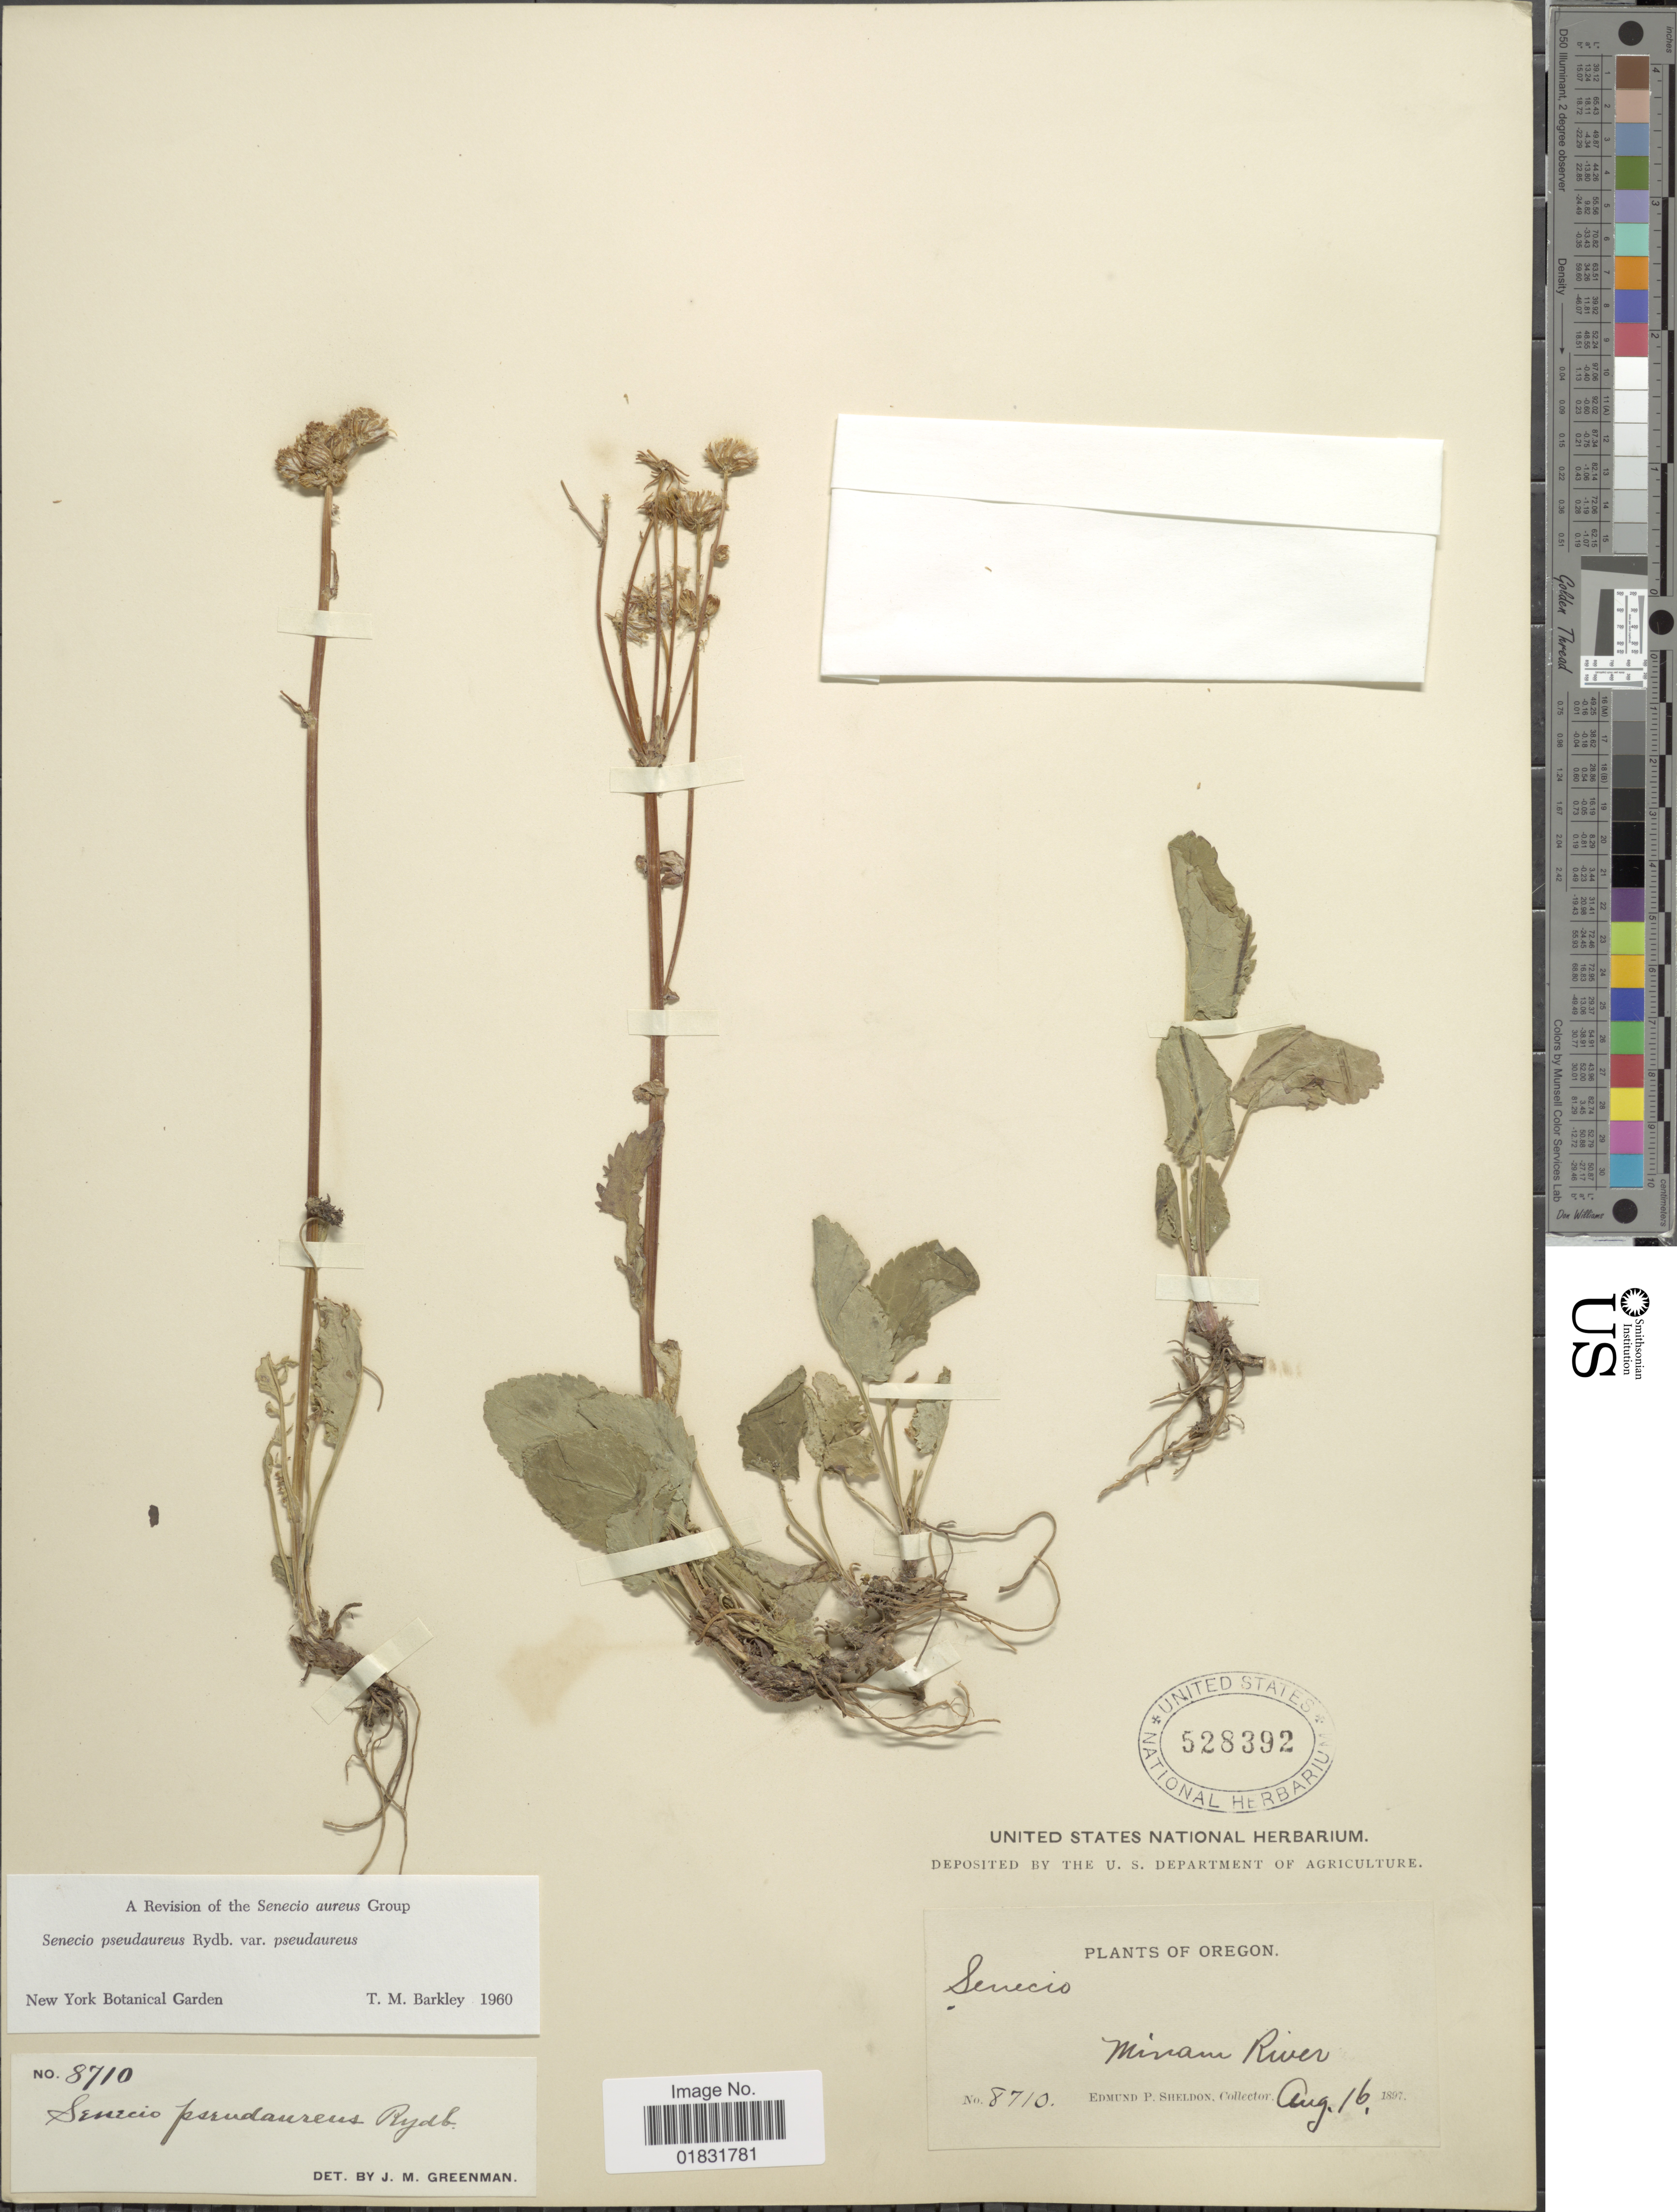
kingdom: Plantae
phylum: Tracheophyta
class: Magnoliopsida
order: Asterales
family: Asteraceae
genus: Packera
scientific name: Packera pseudaurea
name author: (Rydb.) W.A. Weber & Á. Löve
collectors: E. P. Sheldon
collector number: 8710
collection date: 1897-08-16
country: United States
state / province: Oregon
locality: Minan River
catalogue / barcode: US 528392